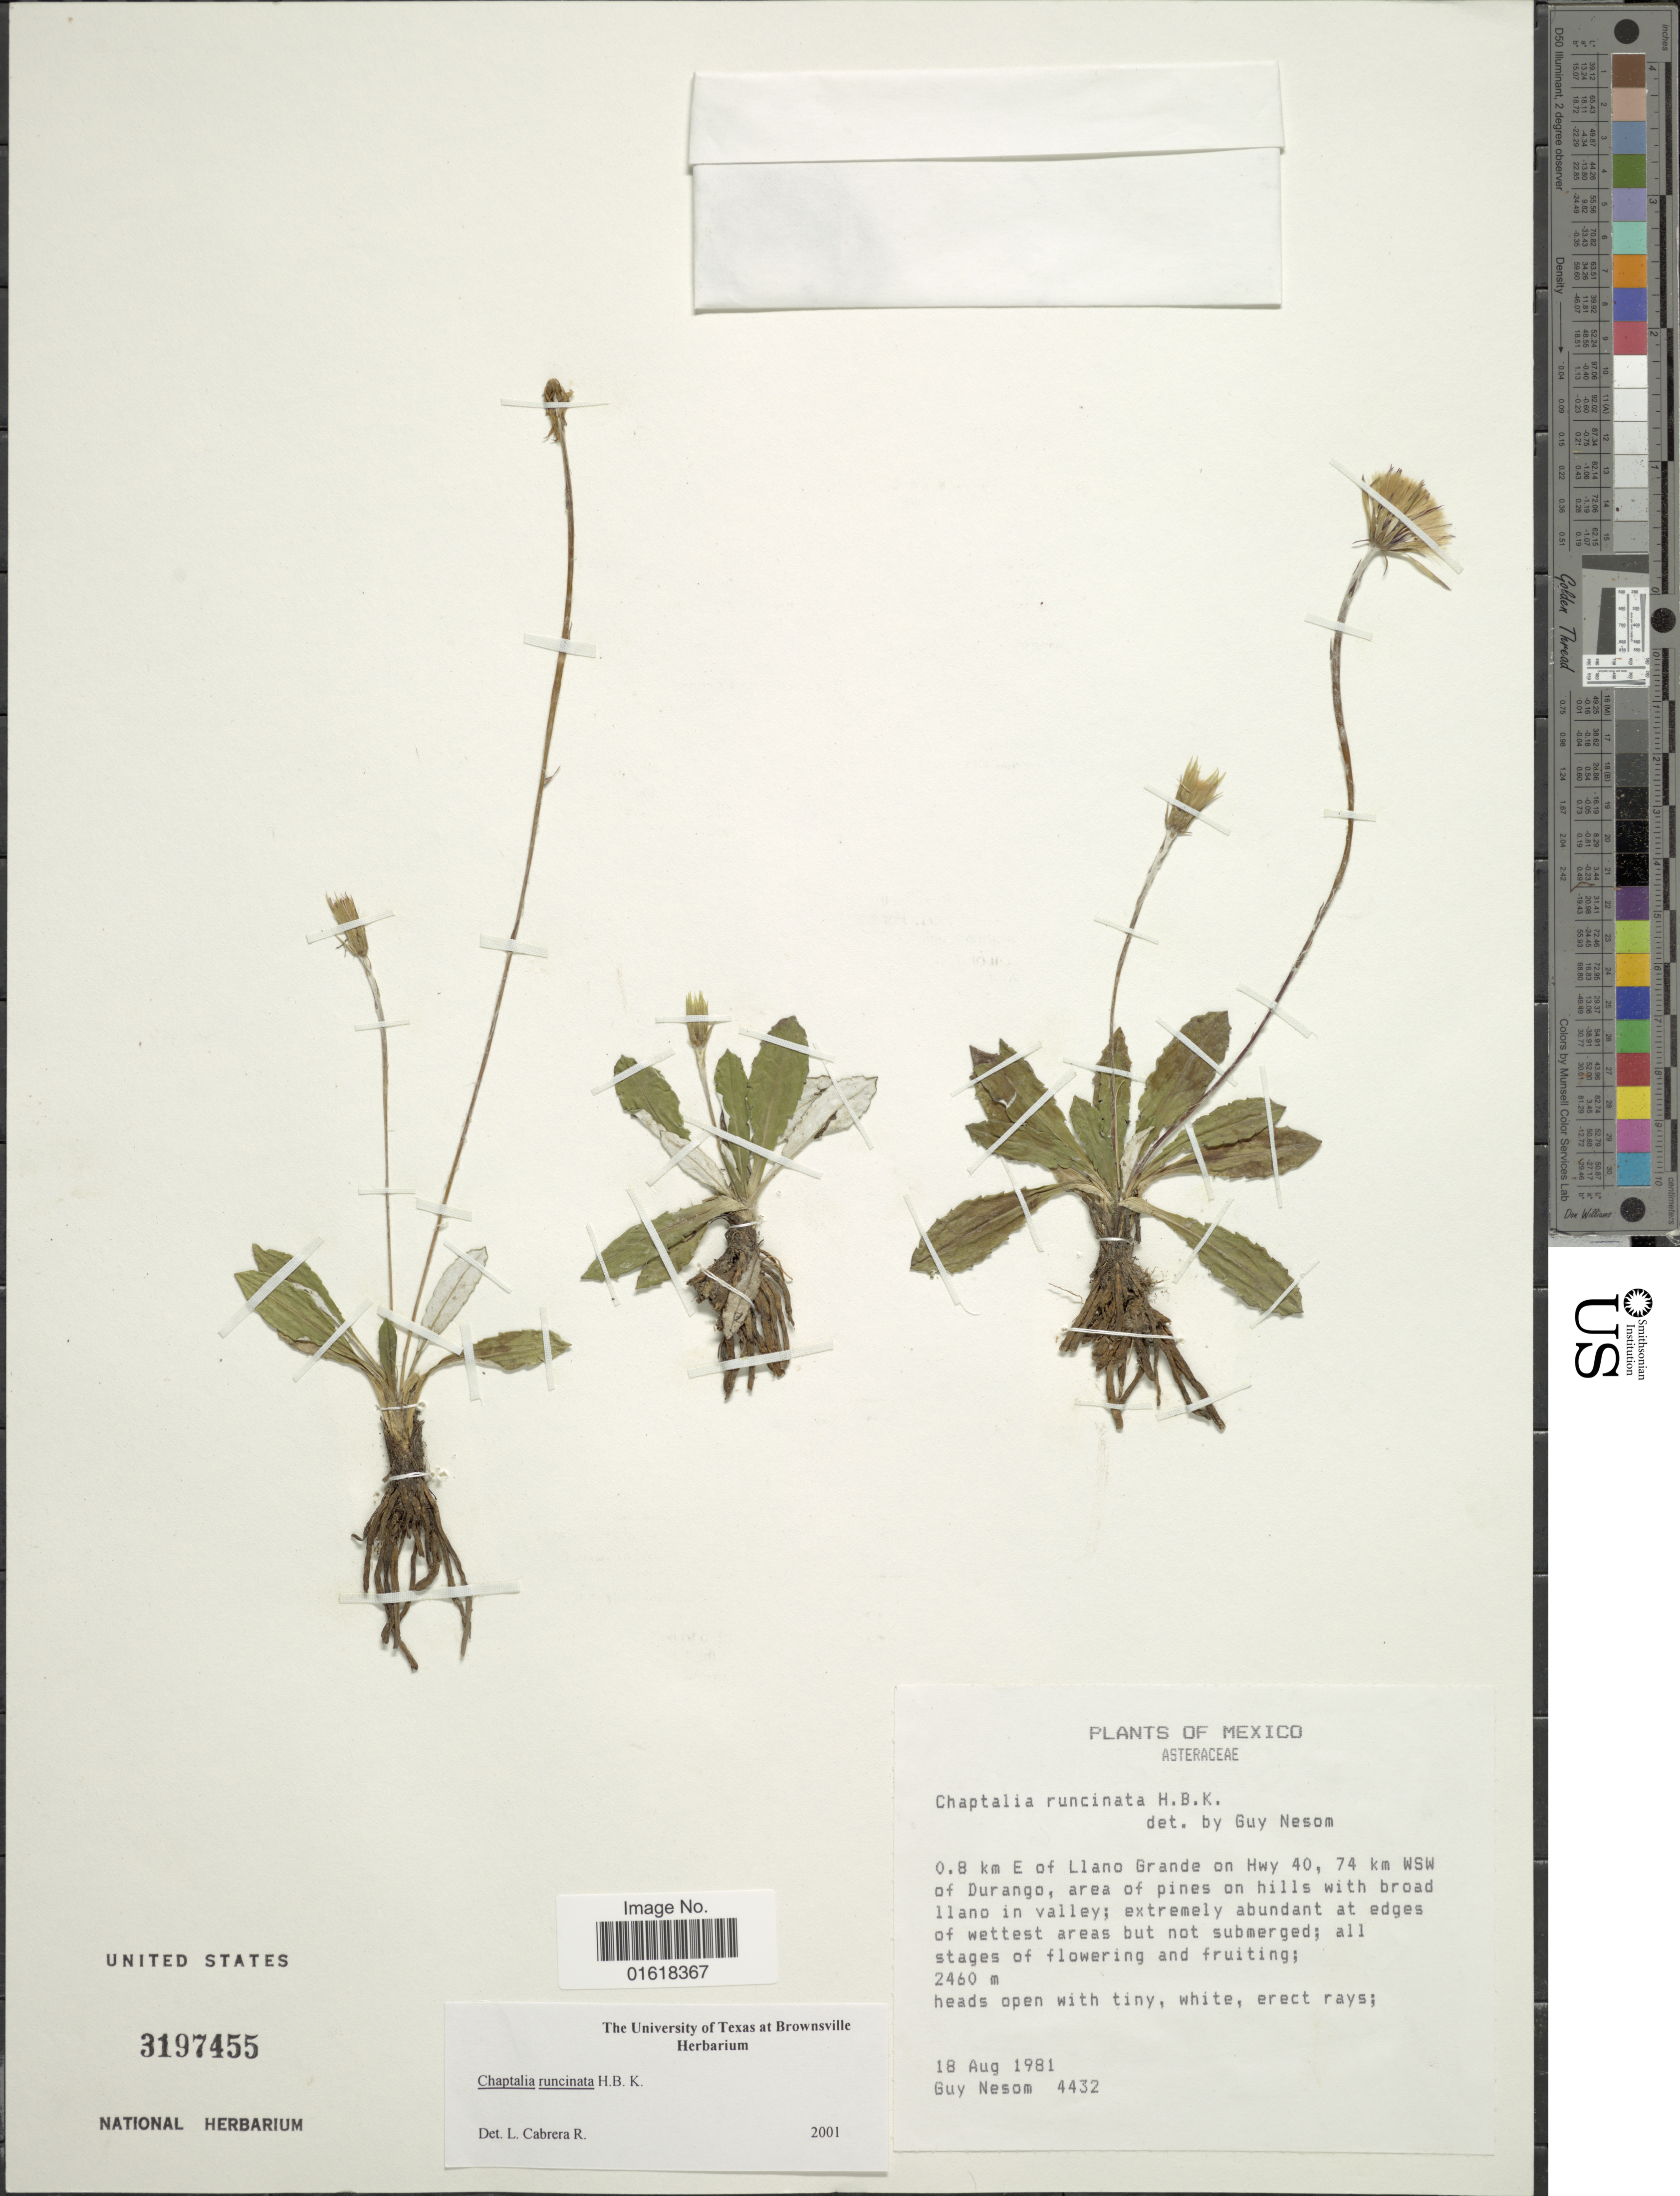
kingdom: Plantae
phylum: Tracheophyta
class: Magnoliopsida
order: Asterales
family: Asteraceae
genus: Chaptalia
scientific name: Chaptalia runcinata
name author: Kunth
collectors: G. Nesom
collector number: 4432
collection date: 1981-08-18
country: Mexico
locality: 0.8 km E of Llano Grande on Hwy 40, 74 km WSW of Durango, area of pines on hills with broad llano in valley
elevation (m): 2460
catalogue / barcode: US 3197455